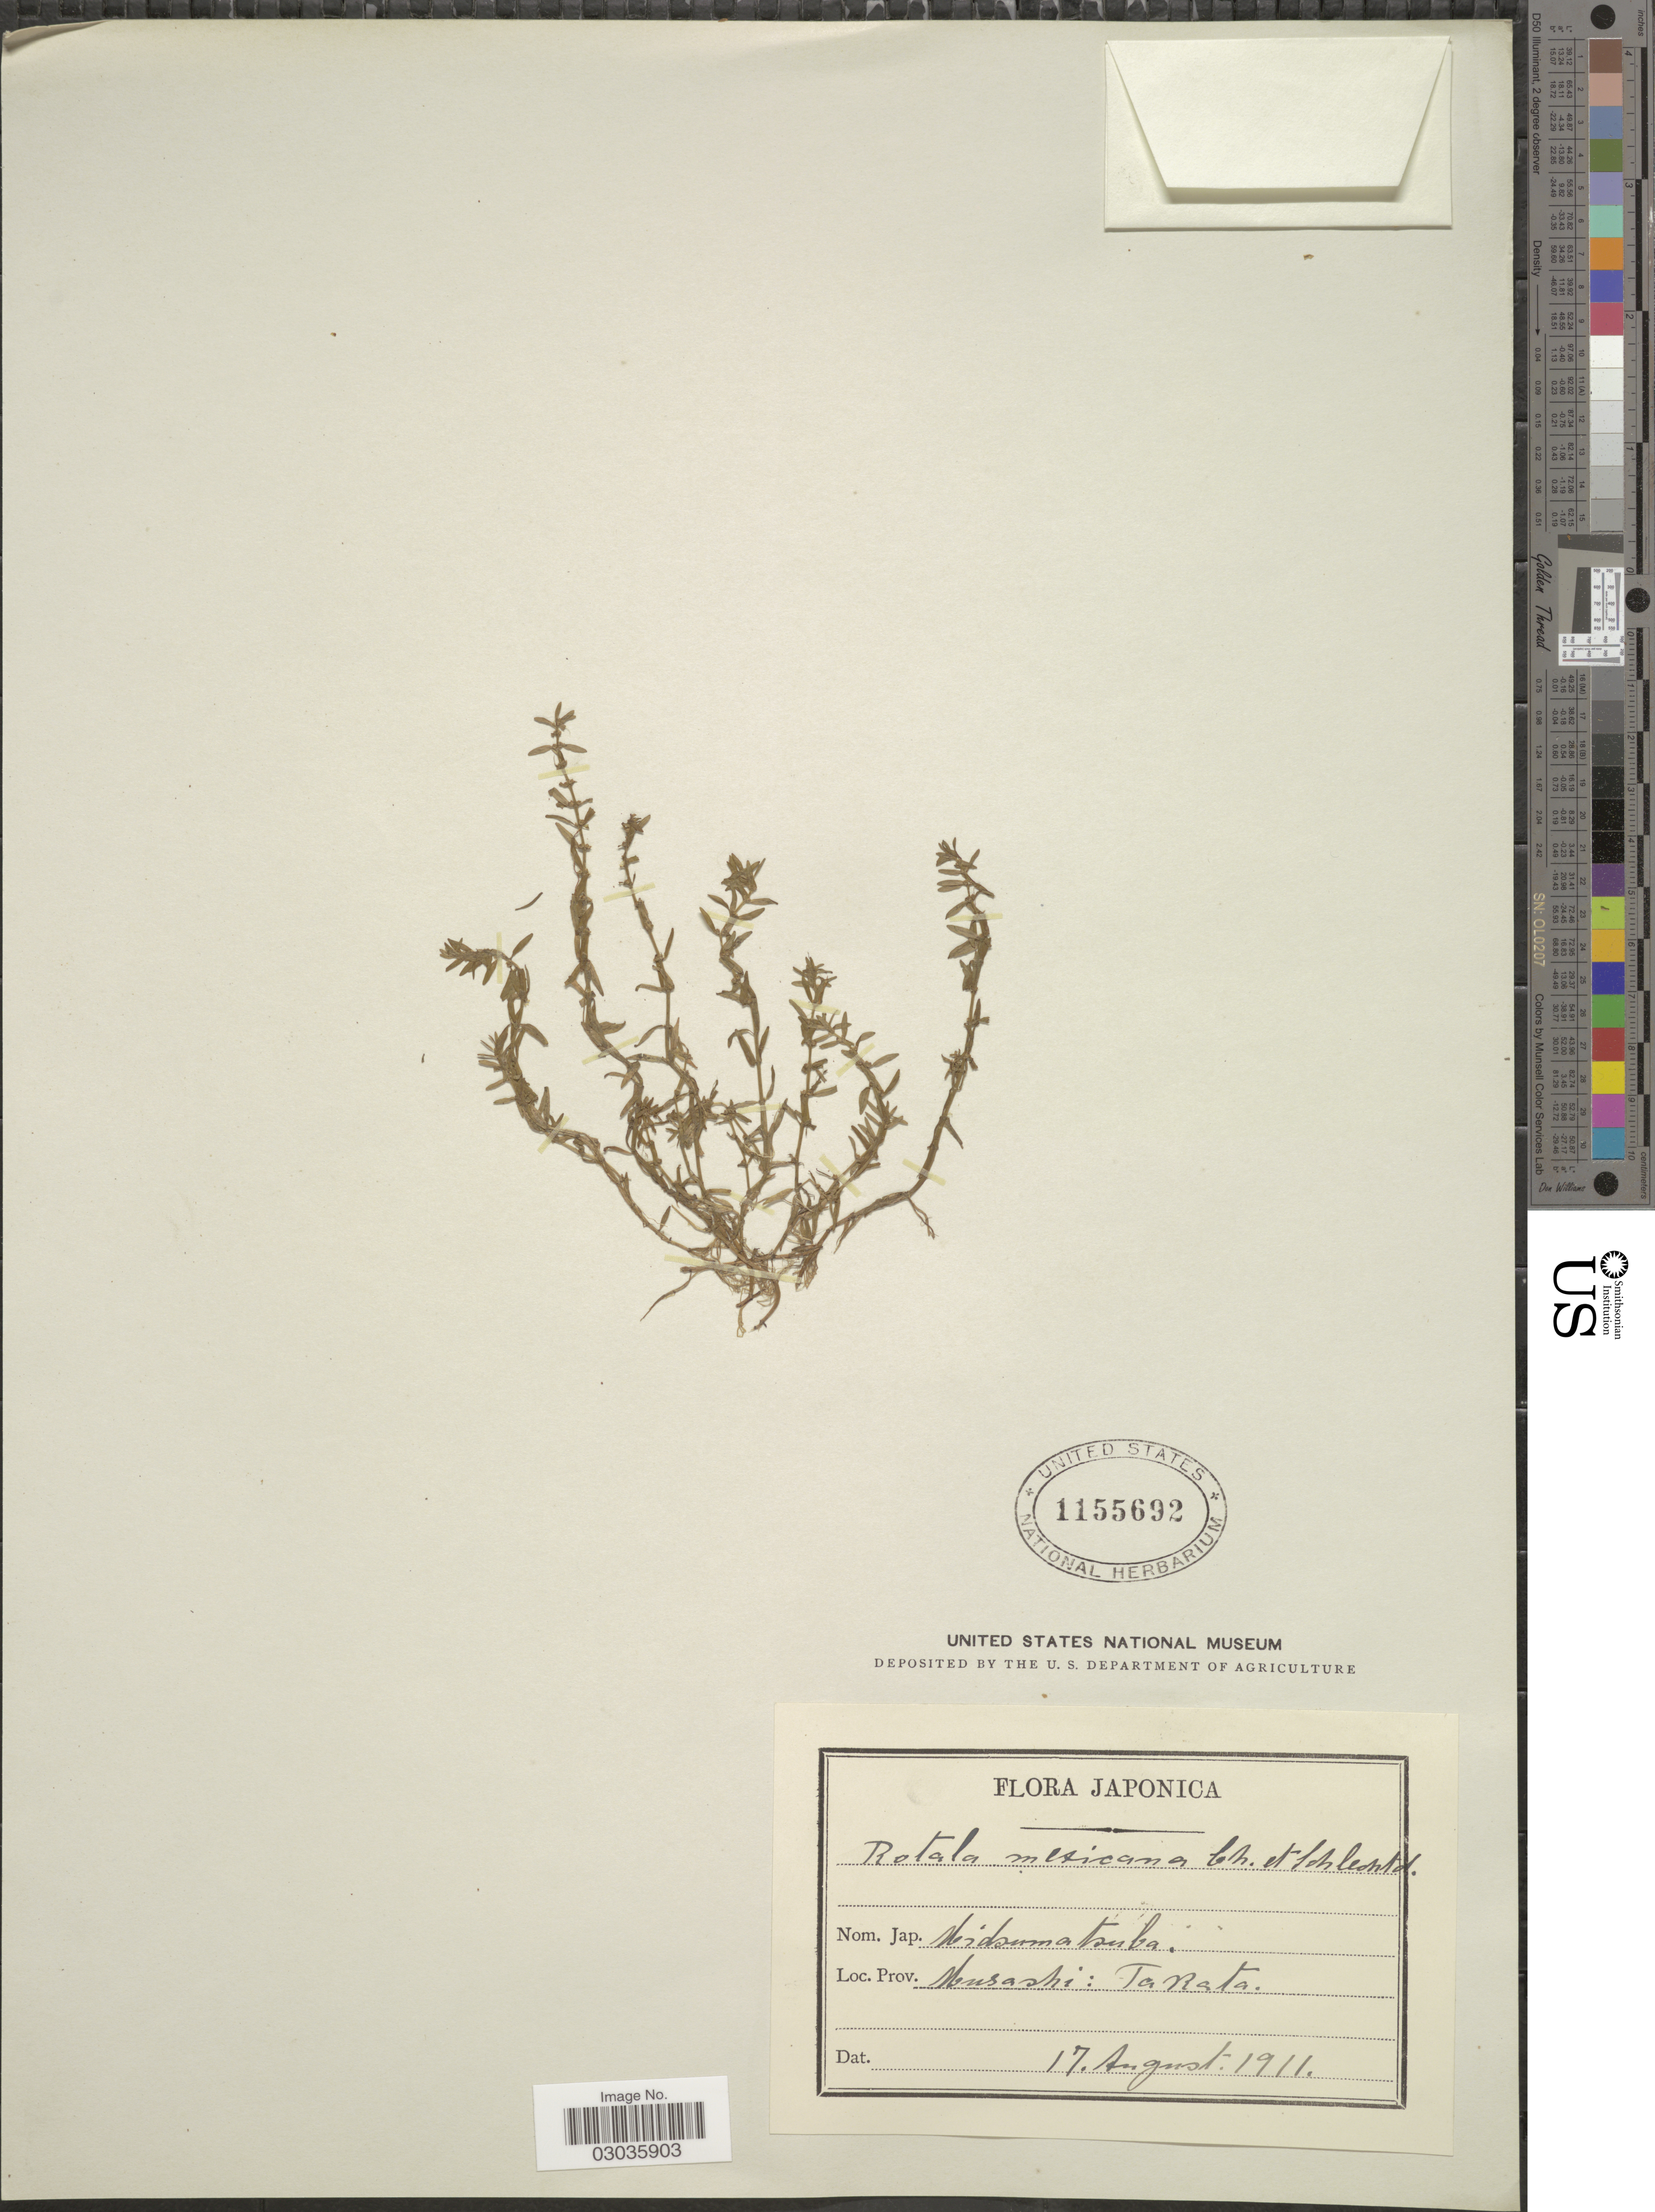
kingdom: Plantae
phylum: Tracheophyta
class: Magnoliopsida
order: Myrtales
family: Lythraceae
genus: Rotala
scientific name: Rotala mexicana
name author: Cham. & Schltdl.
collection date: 1911-08-17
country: Japan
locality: Prov. Musashi: Takata.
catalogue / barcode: US 1155692